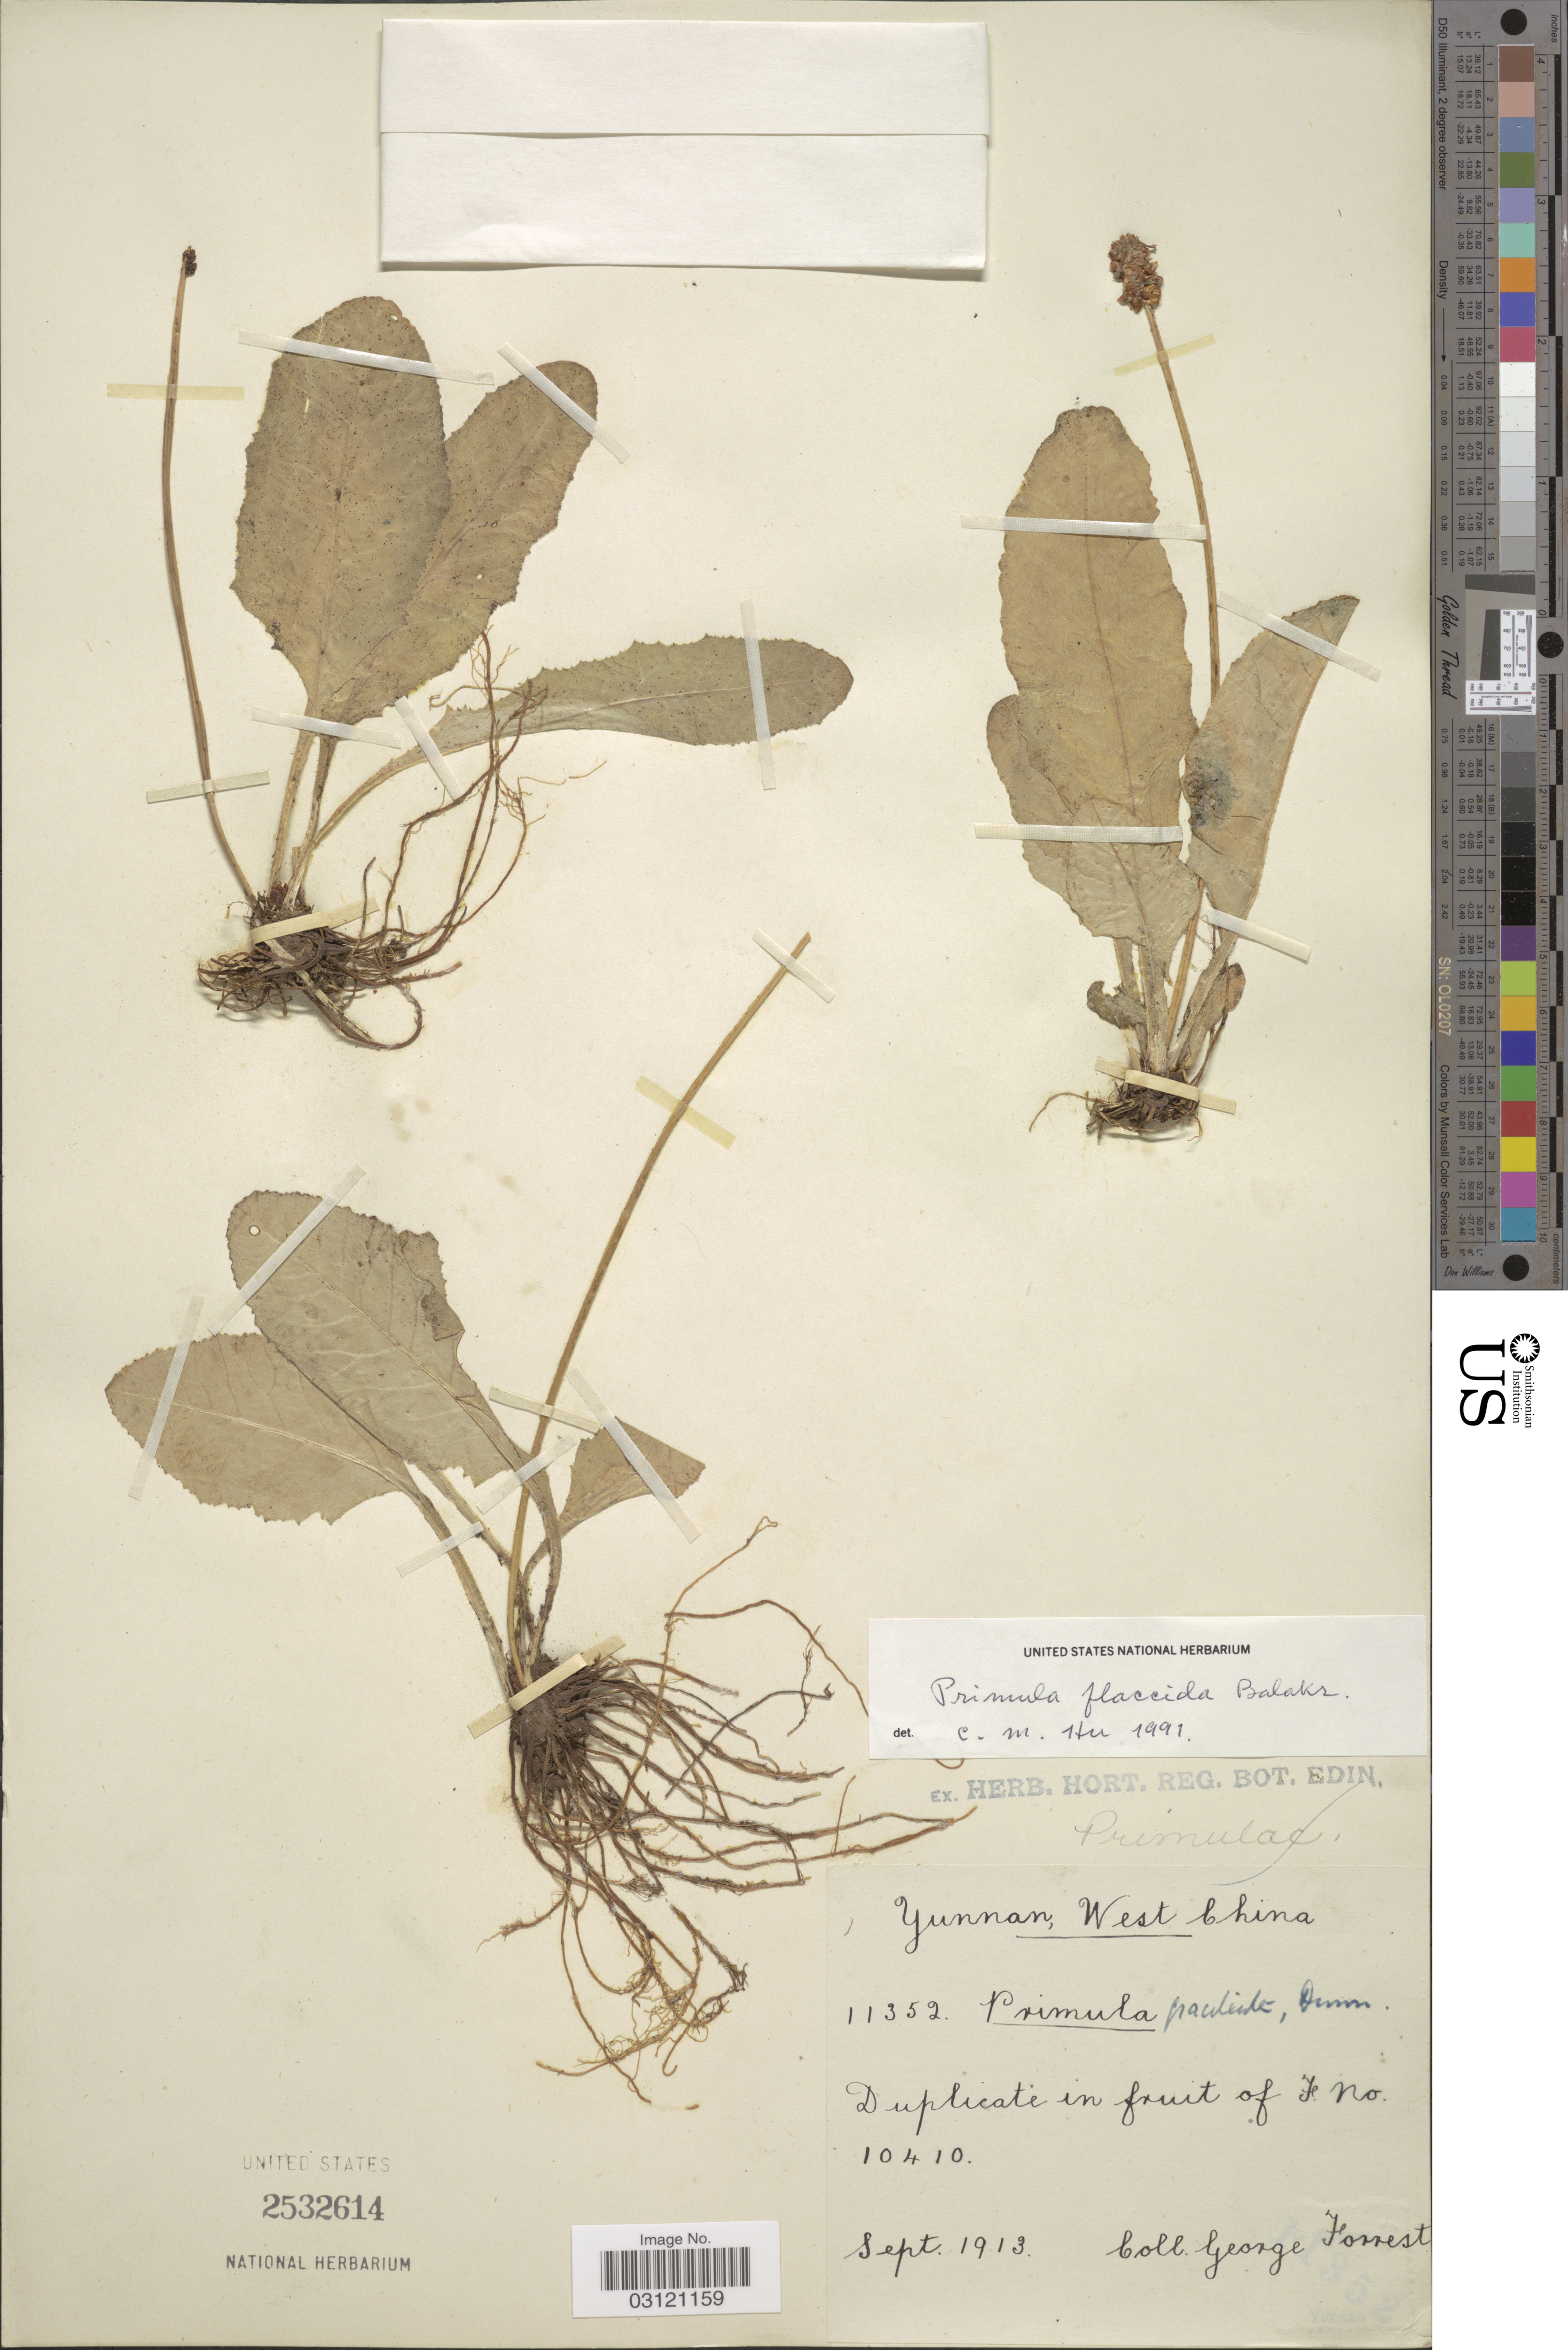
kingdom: Plantae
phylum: Tracheophyta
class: Magnoliopsida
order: Ericales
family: Primulaceae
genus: Primula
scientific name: Primula flaccida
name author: N. P. Balakr.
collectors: G. Forrest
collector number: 11352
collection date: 1913-09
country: China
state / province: Yunnan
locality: West China.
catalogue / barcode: US 2532614